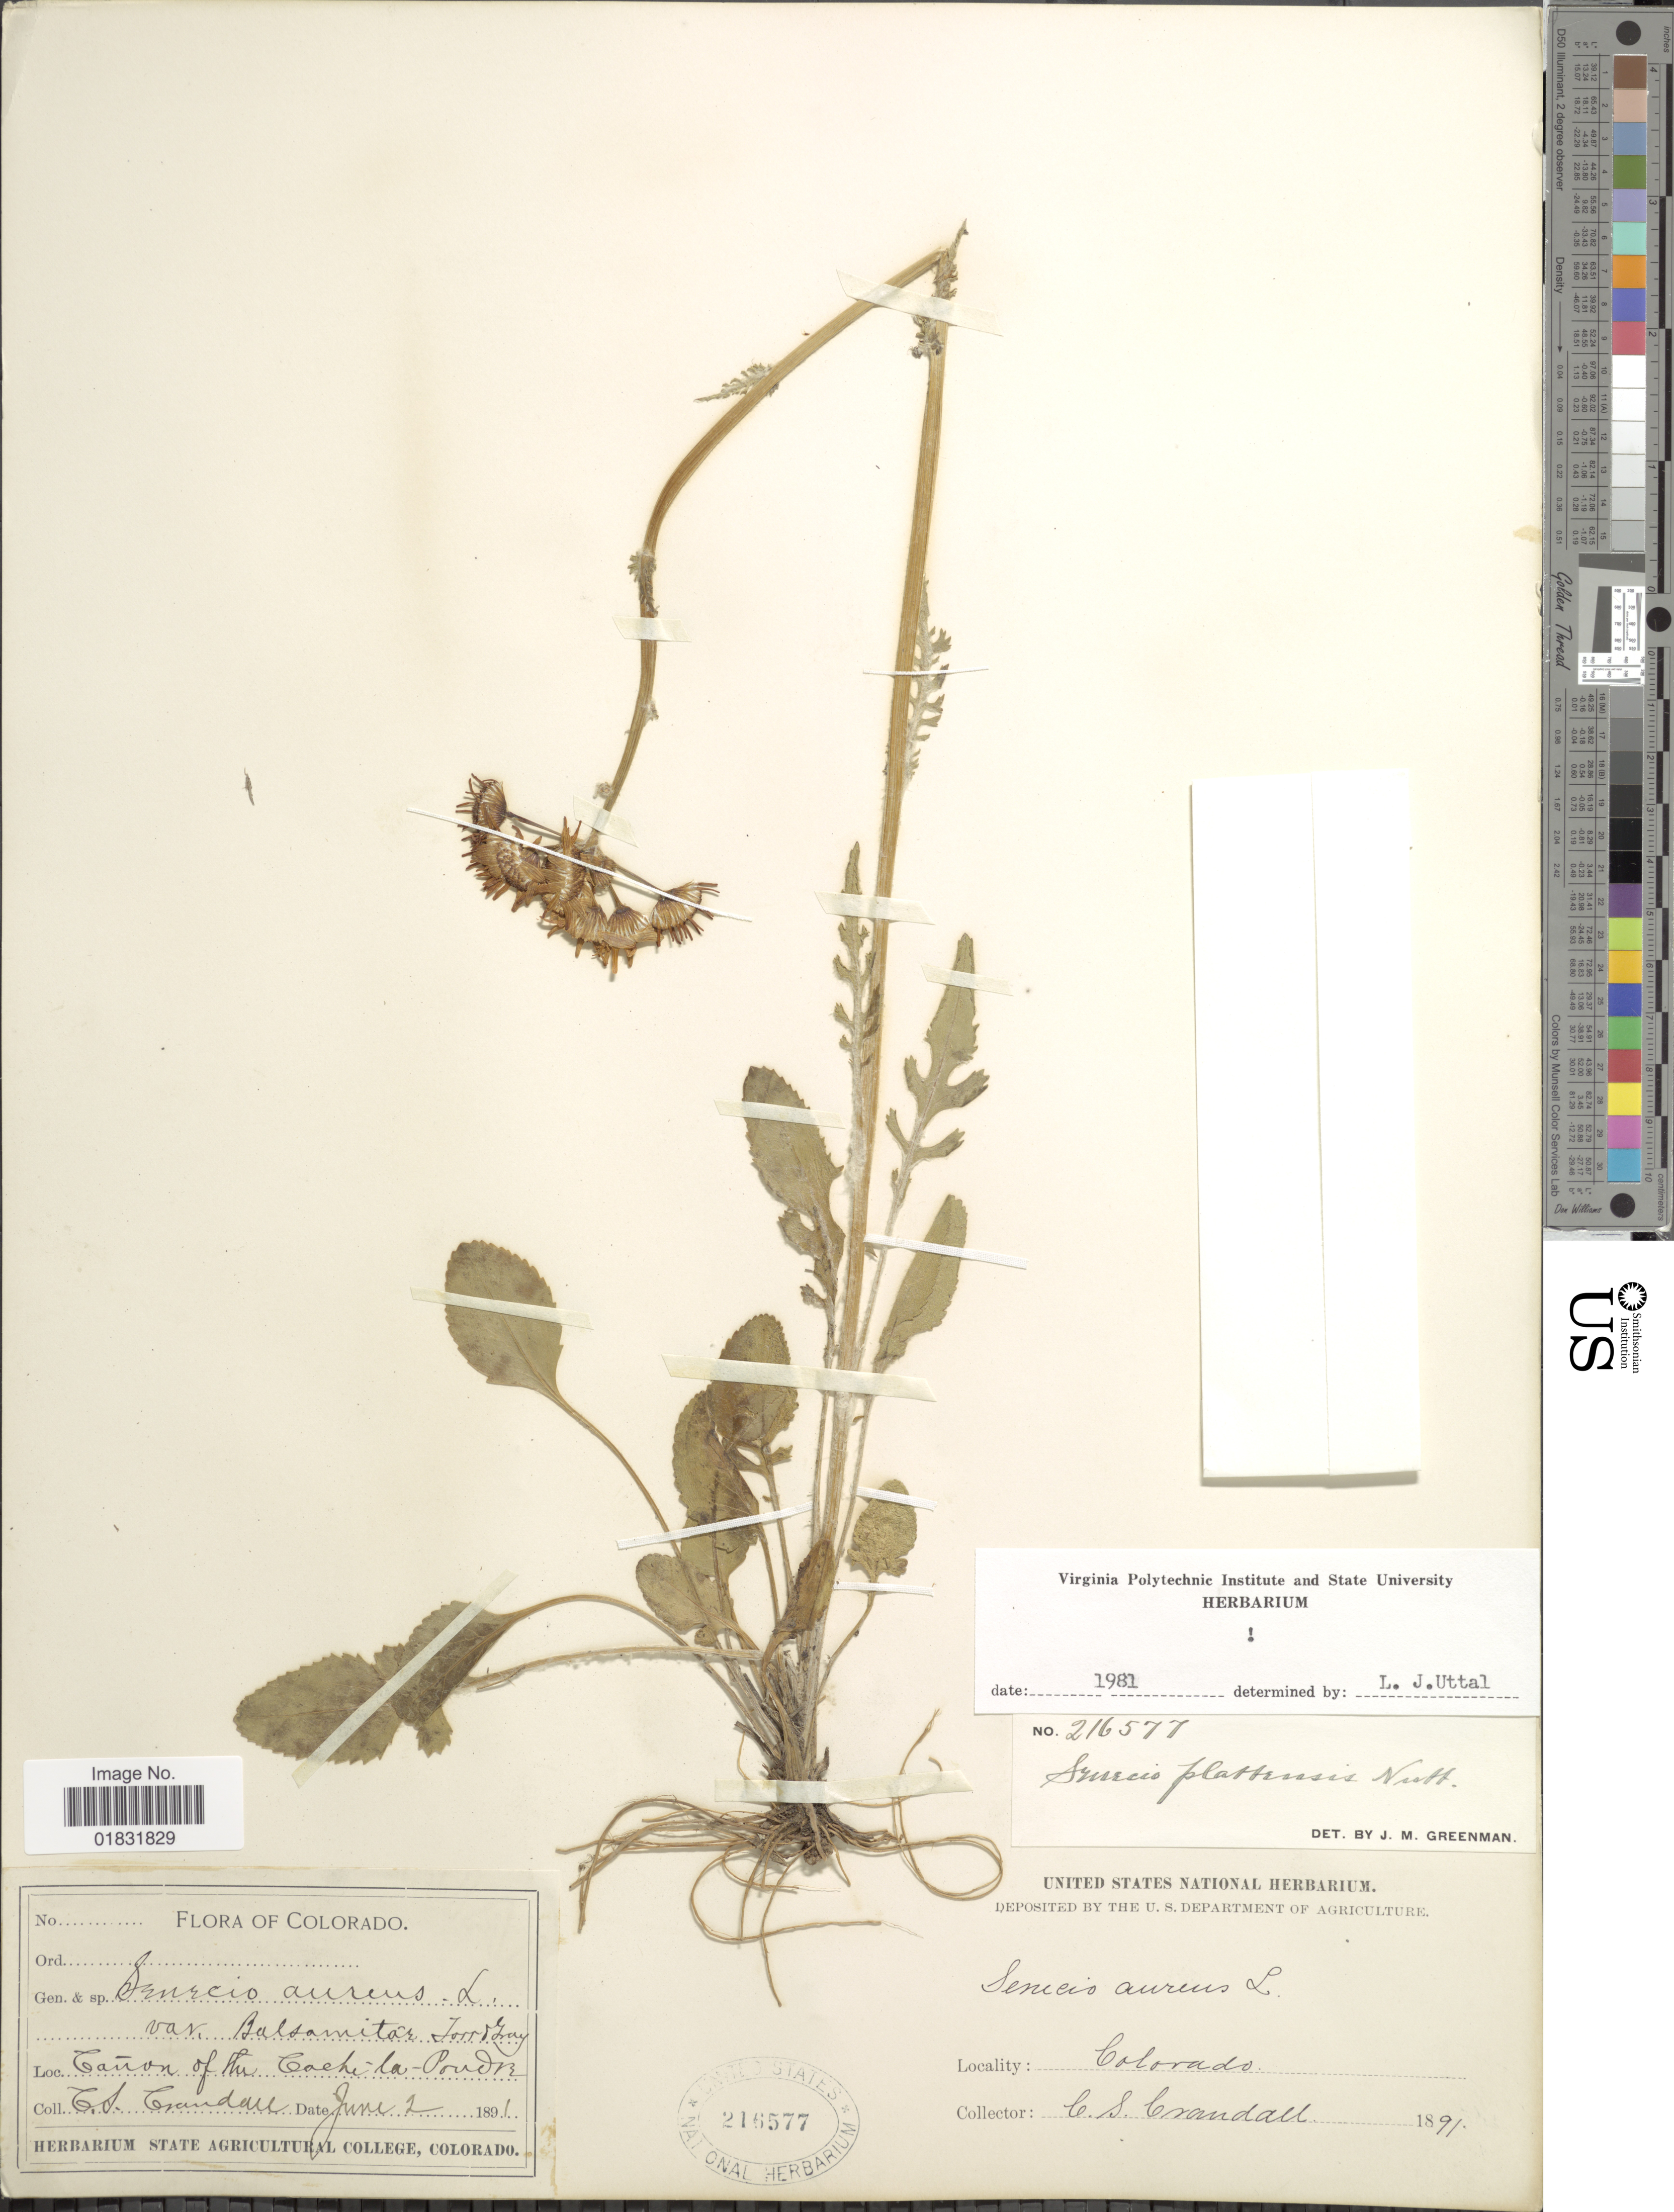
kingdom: Plantae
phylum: Tracheophyta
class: Magnoliopsida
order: Asterales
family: Asteraceae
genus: Packera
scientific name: Packera plattensis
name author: W.A. Weber & Á. Löve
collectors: C. Crandall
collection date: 1891-06-02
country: United States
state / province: Colorado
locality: Cañon of the Cache la Poudre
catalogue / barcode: US 216577